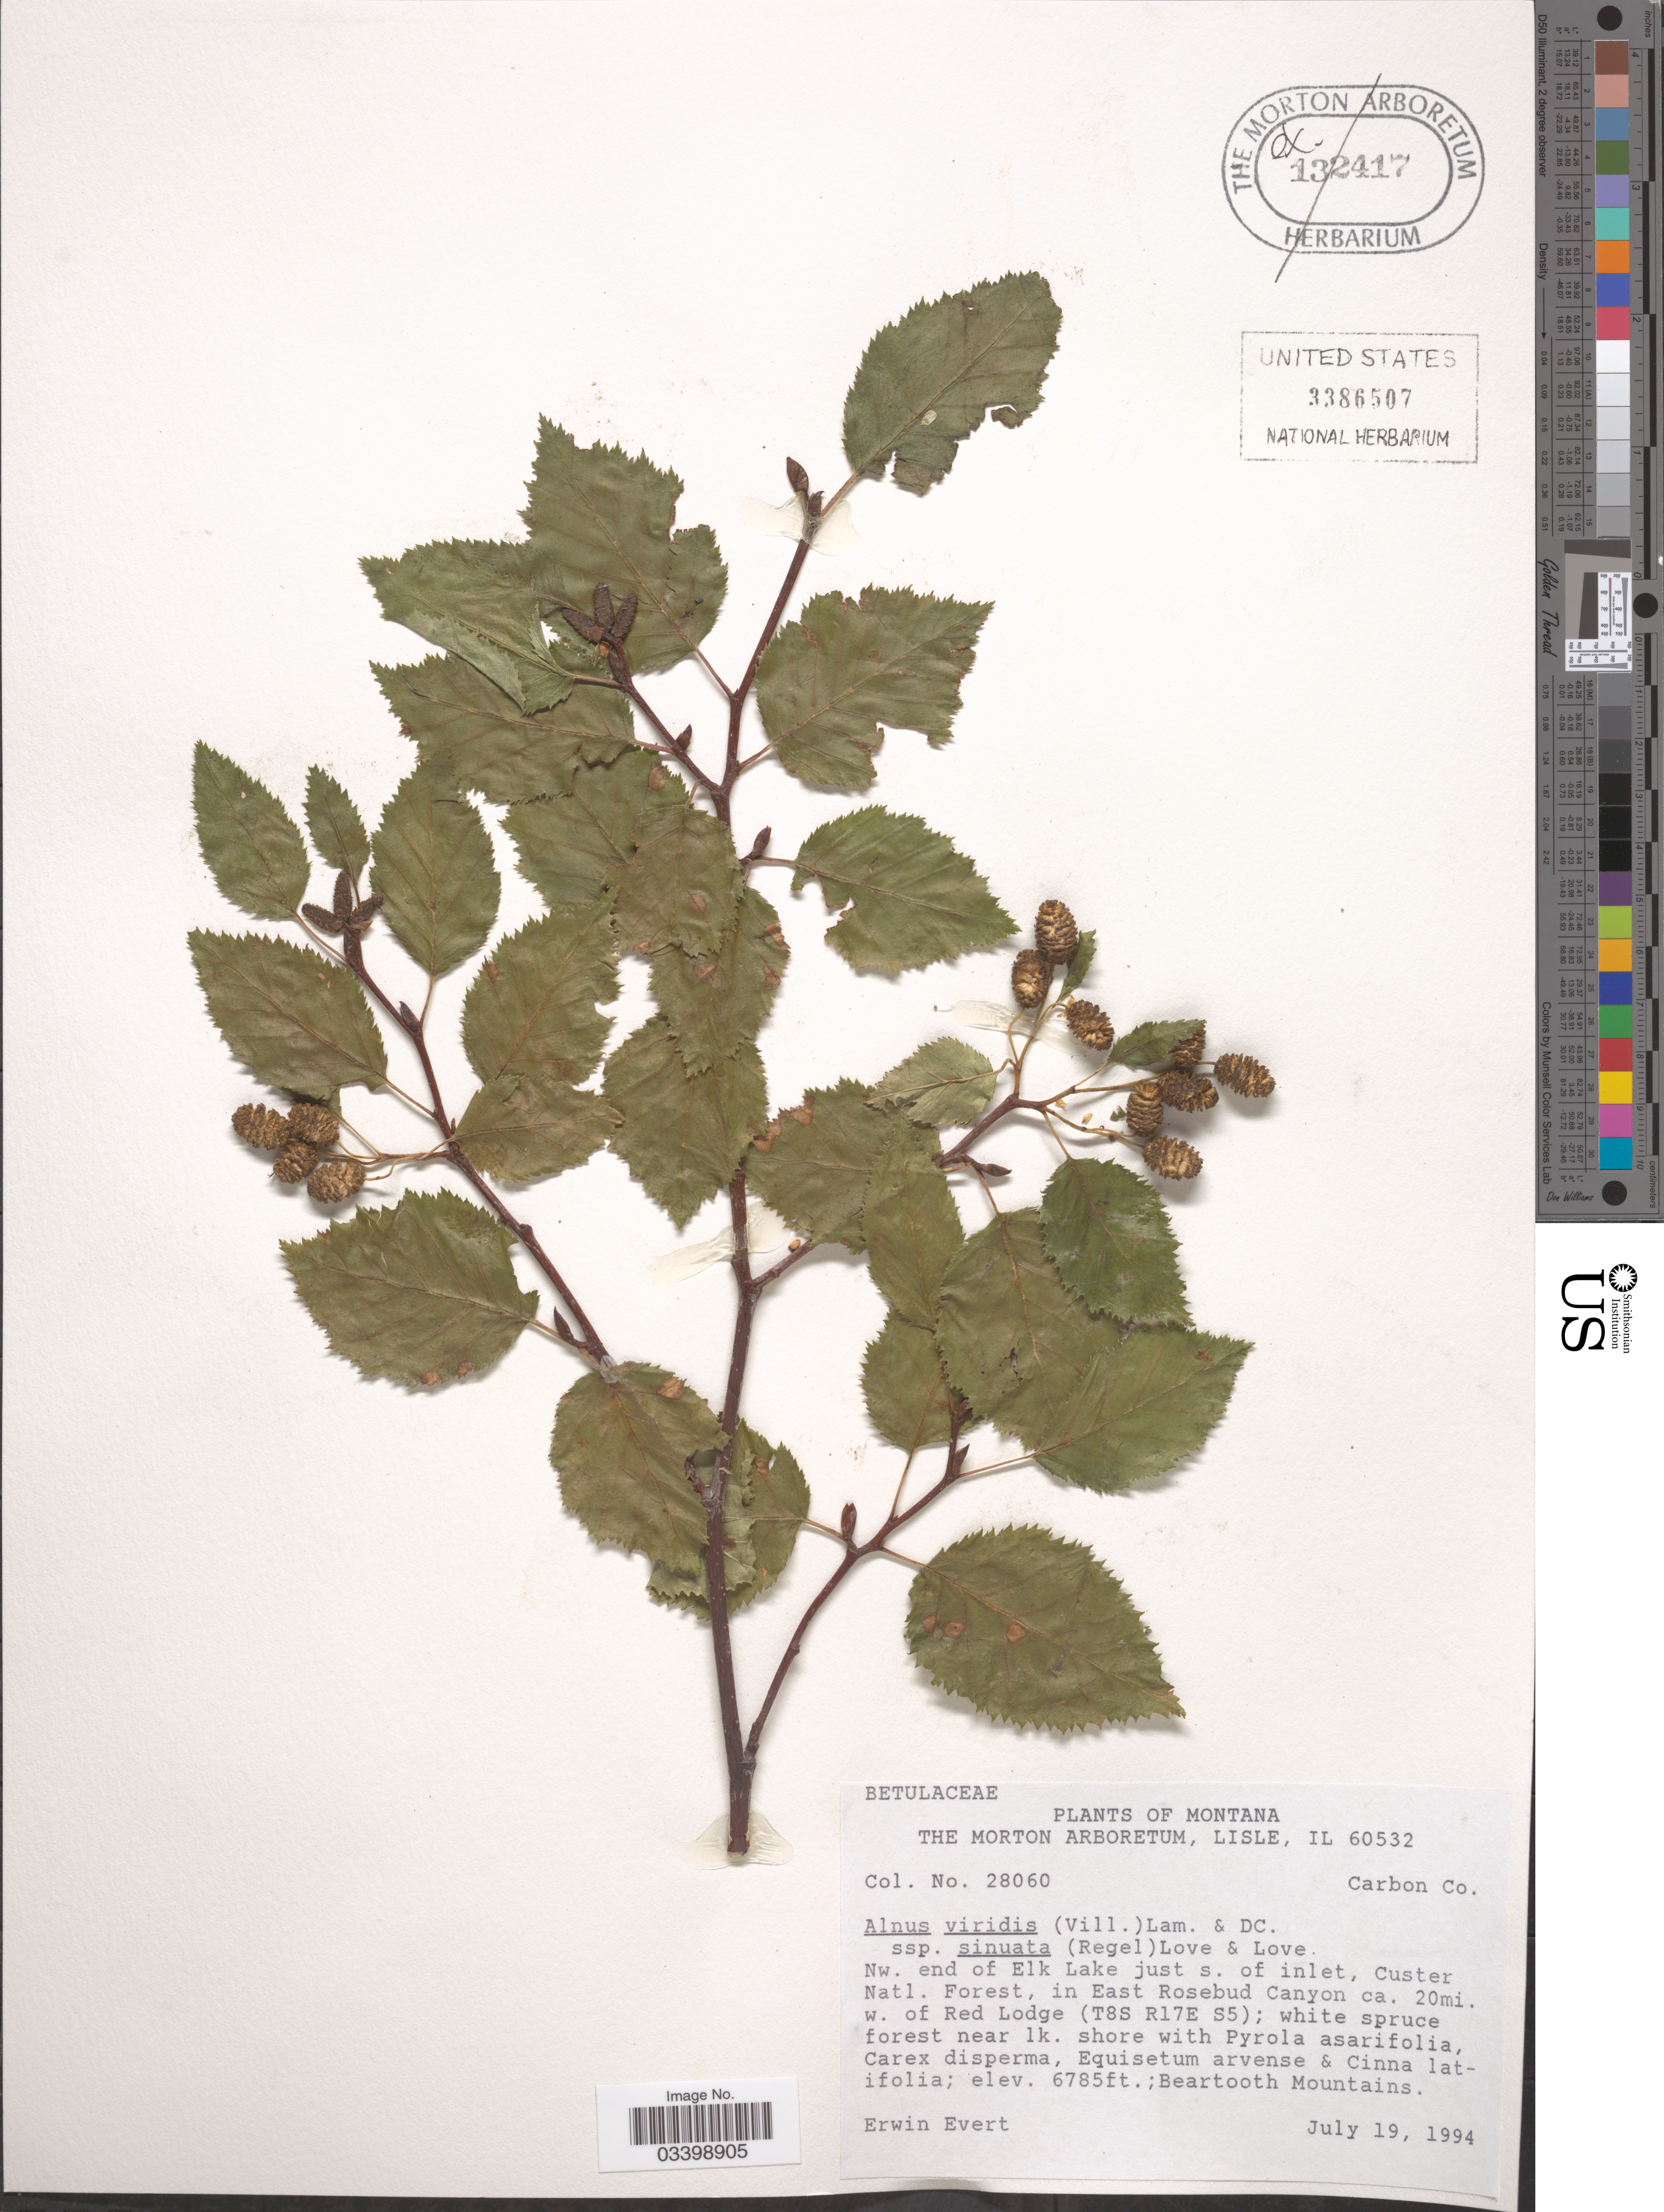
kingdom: Plantae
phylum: Tracheophyta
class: Magnoliopsida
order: Fagales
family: Betulaceae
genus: Alnus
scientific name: Alnus viridis subsp. sinuata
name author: Regel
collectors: E. Evert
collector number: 28060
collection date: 1994-07-19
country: United States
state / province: Montana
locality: Carbon Co. Nw. end of Elk Lake just s. of inlet, Custer Natl. Forest, in East Rosebud Canyon ca. 20mi. w. of Red Lodge (T8S R17E S5). Beartooth Mountains.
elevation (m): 2068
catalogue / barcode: US 3386507